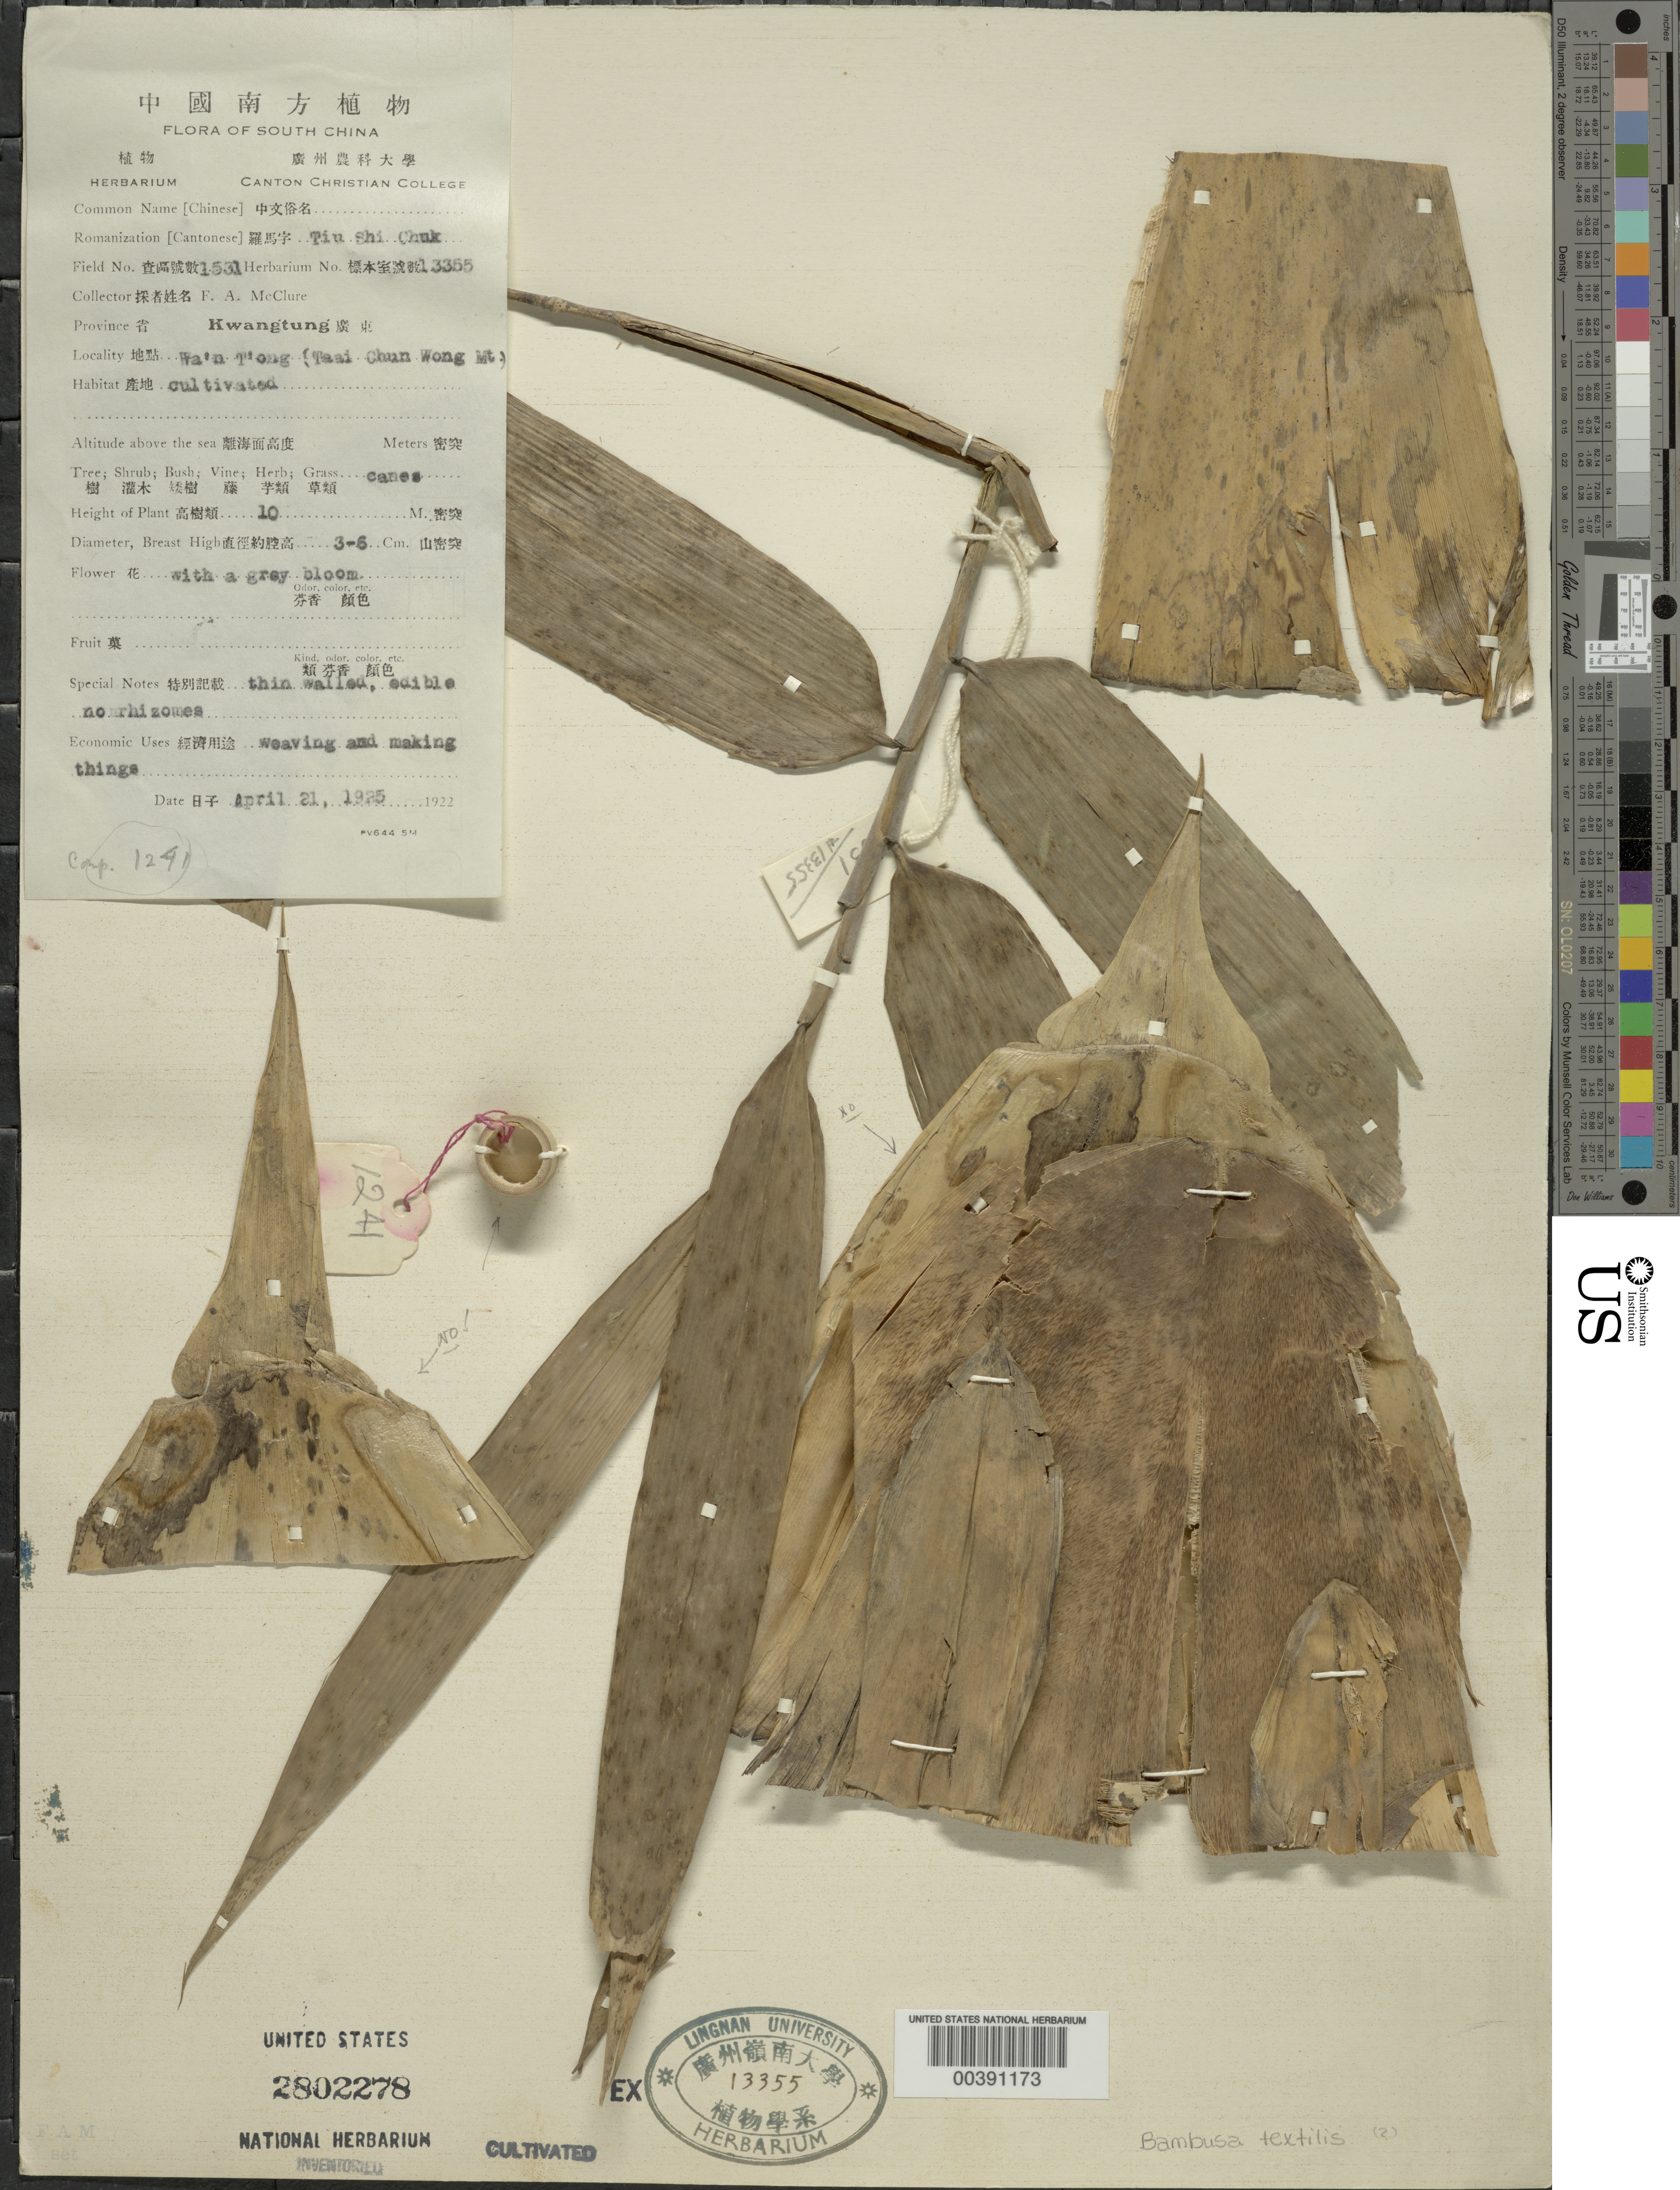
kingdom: Plantae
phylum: Tracheophyta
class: Liliopsida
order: Poales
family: Poaceae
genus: Bambusa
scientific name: Bambusa textilis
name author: McClure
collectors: F. A. McClure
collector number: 1531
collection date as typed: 21 Apr 1925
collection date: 1925-04-21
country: China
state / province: Guangdong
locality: Wa'n t'ong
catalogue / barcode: US 2802278